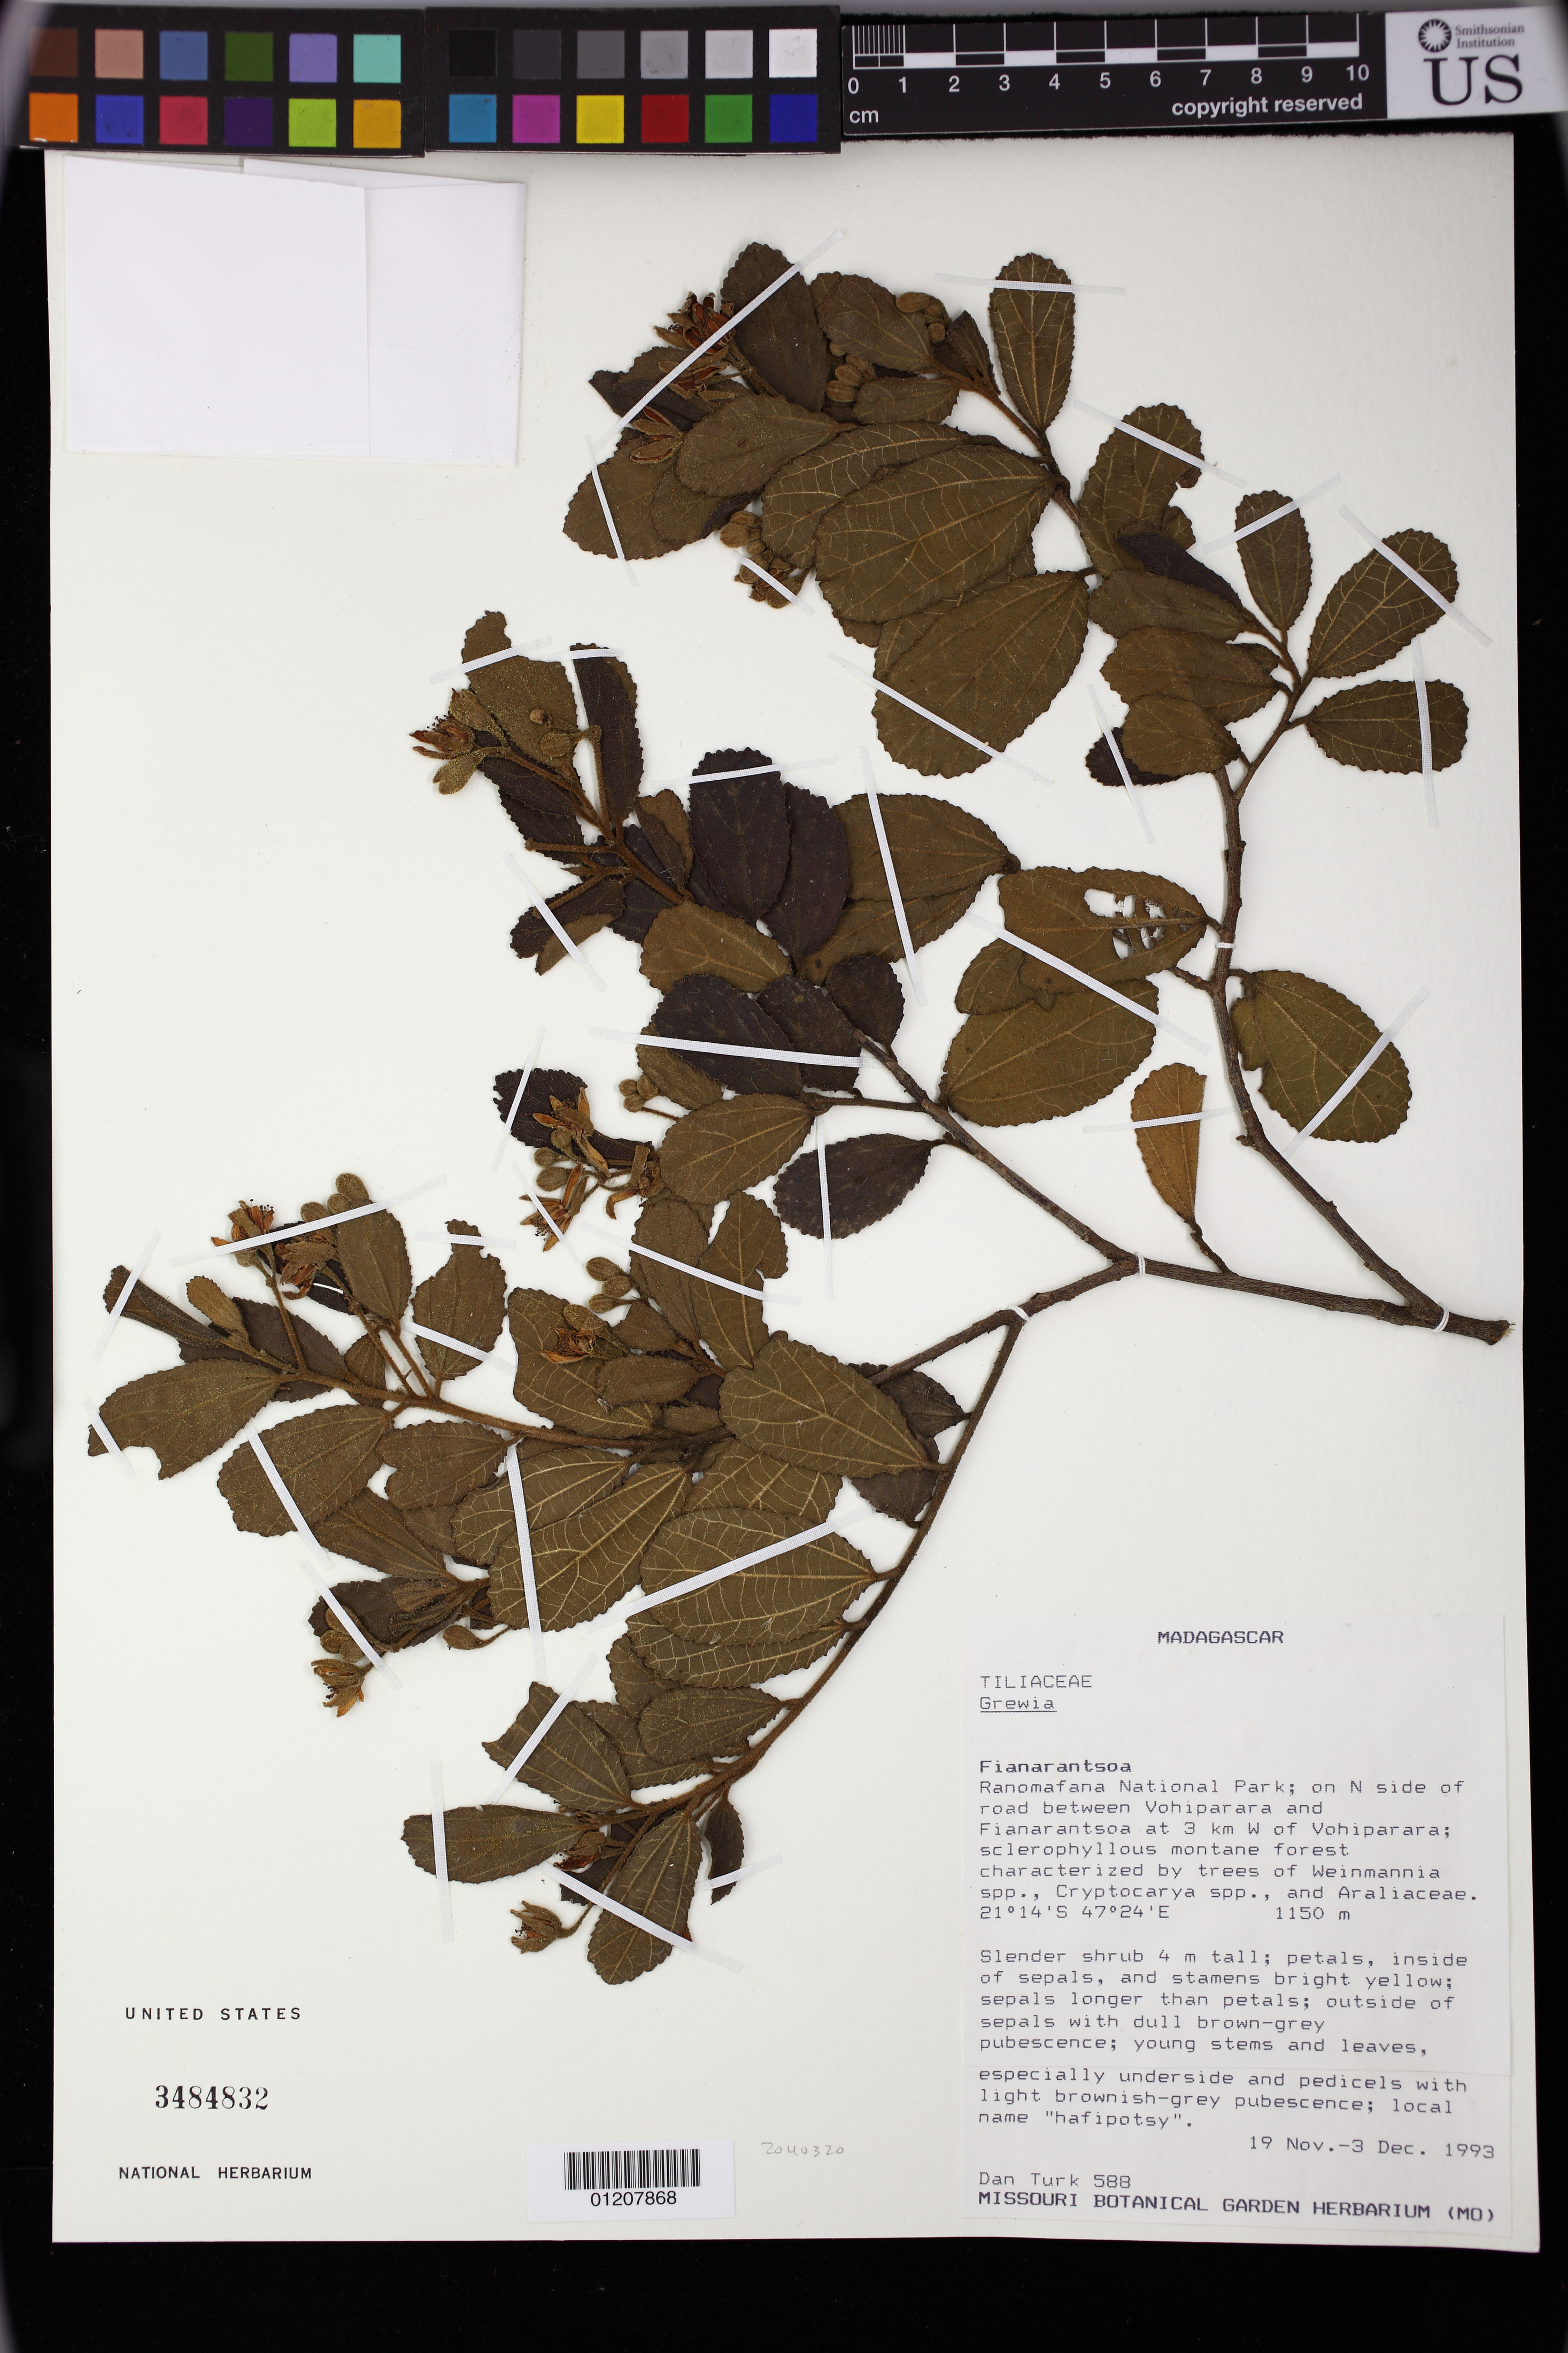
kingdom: Plantae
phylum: Tracheophyta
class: Magnoliopsida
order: Malvales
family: Malvaceae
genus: Grewia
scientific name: Grewia sp.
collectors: D. Turk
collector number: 558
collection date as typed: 19 Nov 1993 to 03 Dec 1993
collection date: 1993-11-19/1993-12-03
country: Madagascar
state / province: Haute Matsiatra / Vatovavy Fitovinany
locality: Fianarantsoa. Ranomafana National Park; on N side of road between Vohiparara and Fianarantsoa at 3 km W of Vohiparara;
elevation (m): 1150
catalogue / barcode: US 3484832